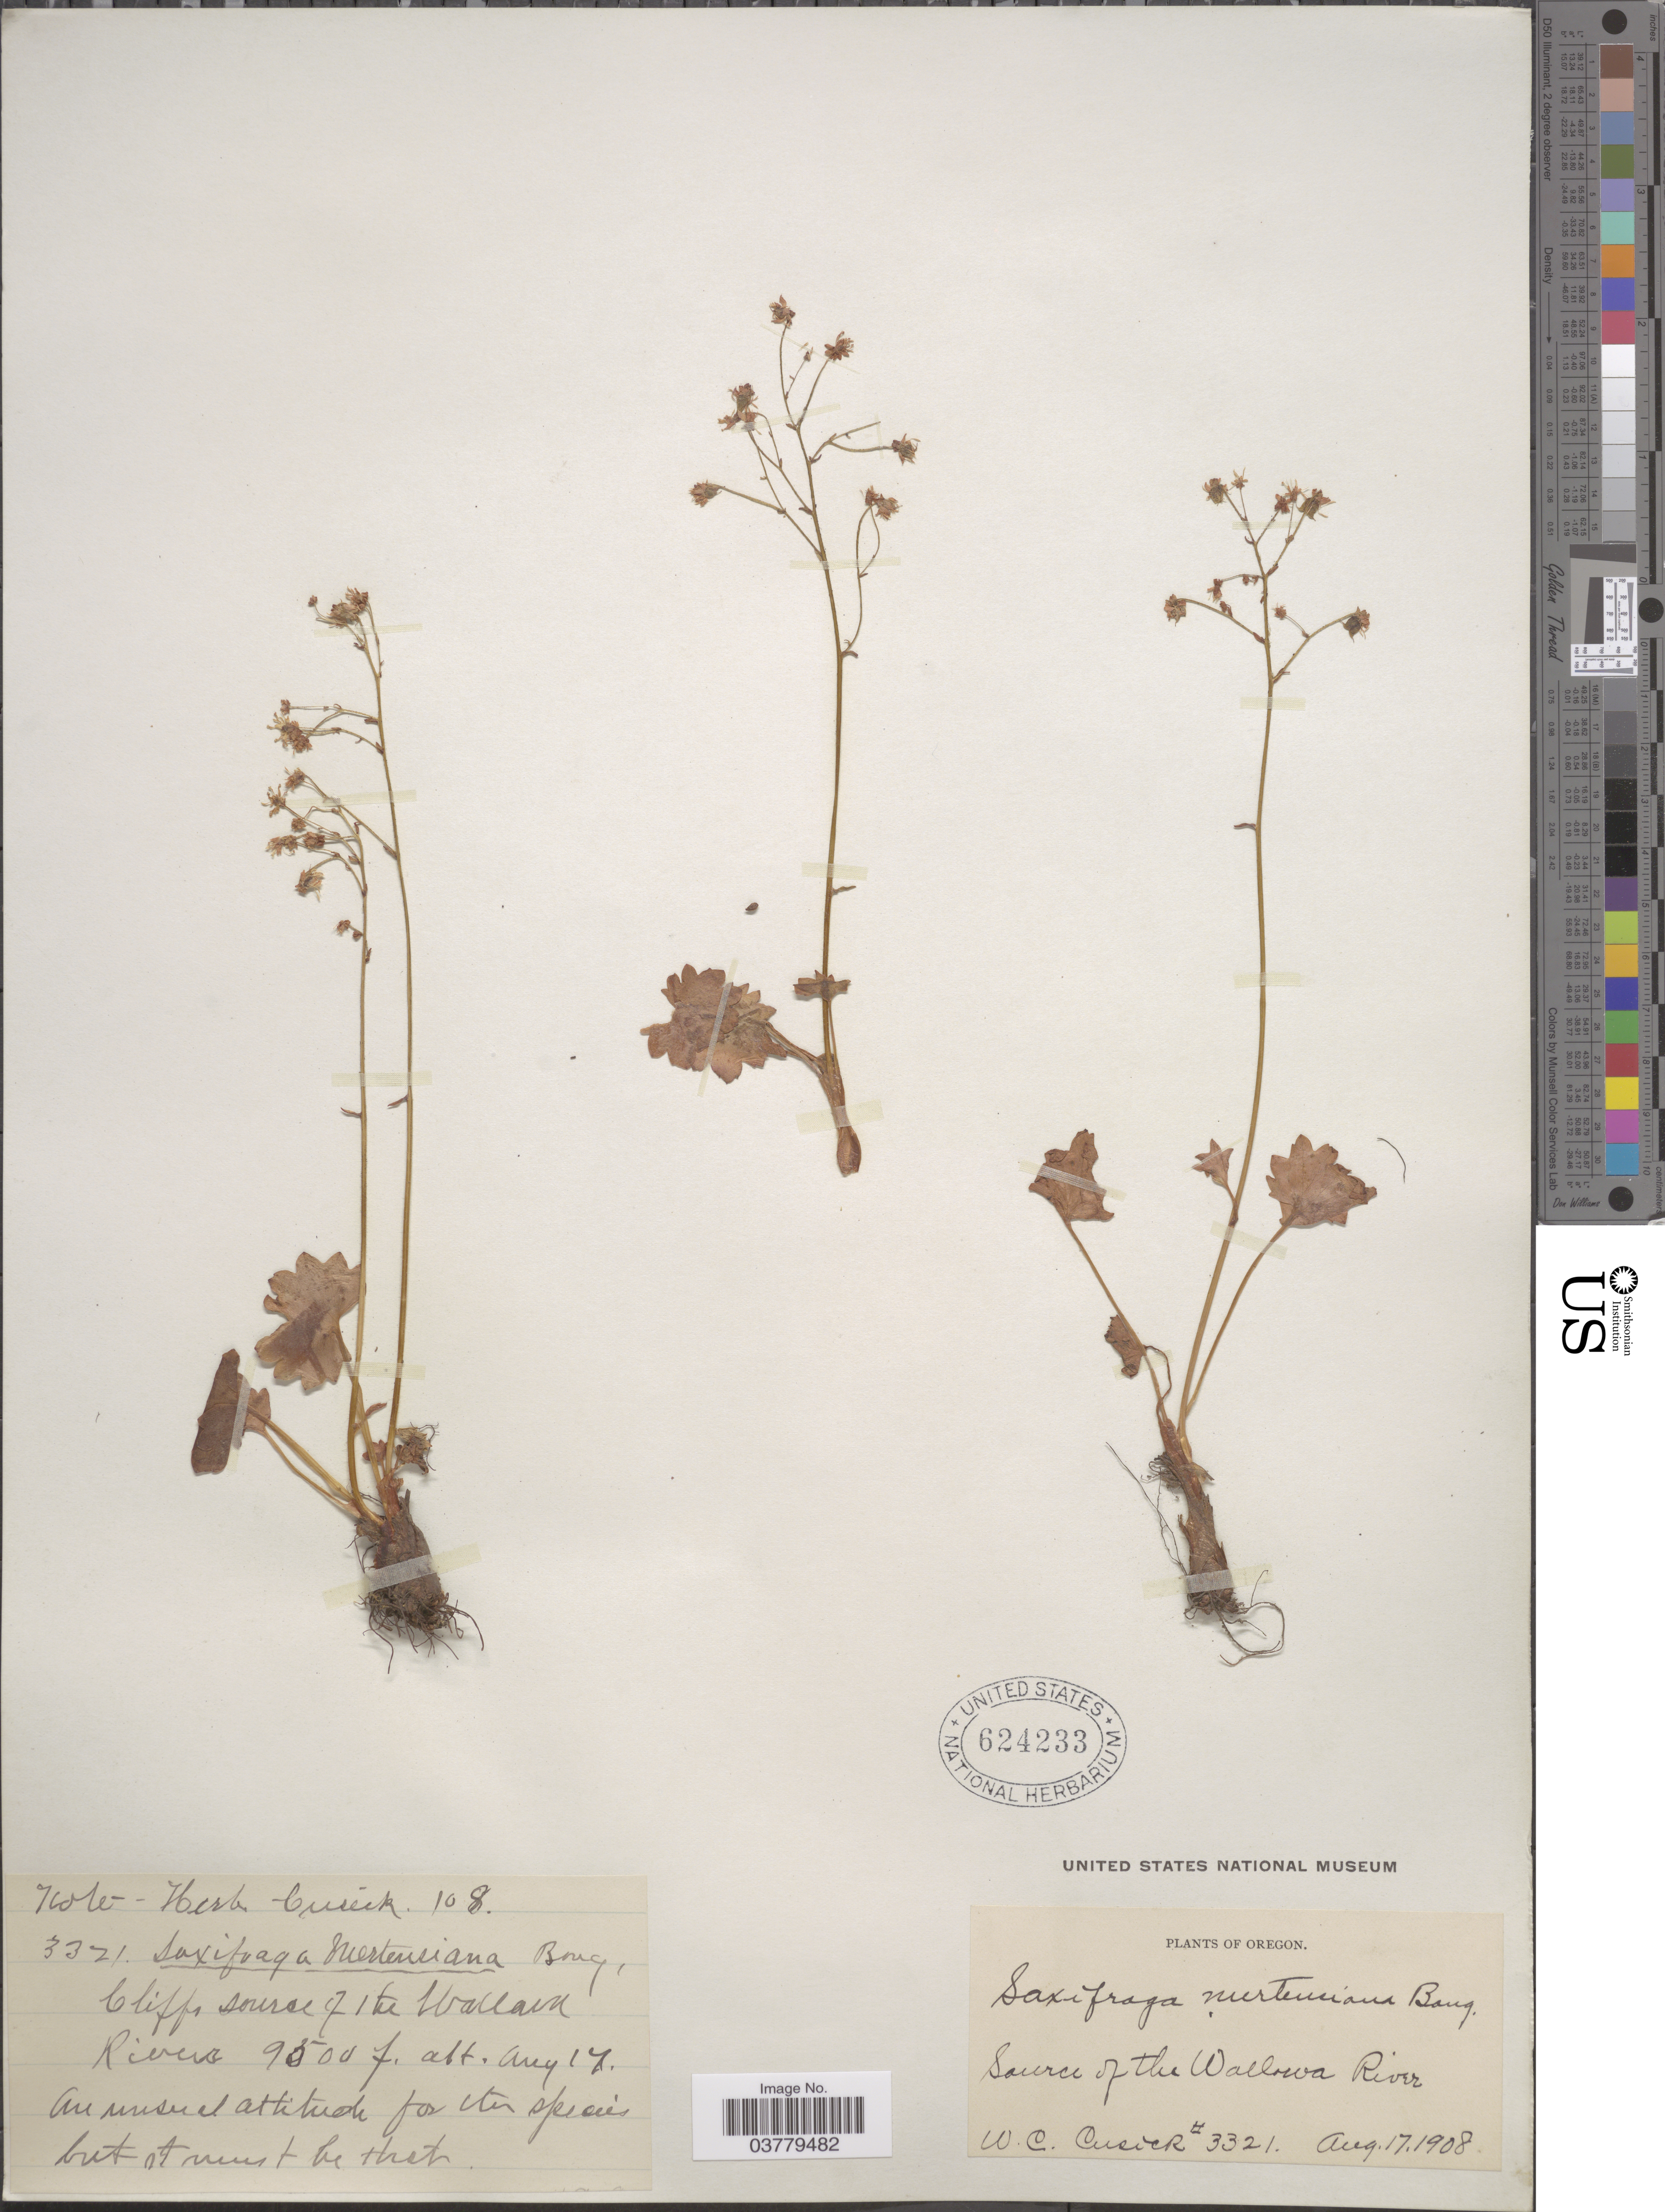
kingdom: Plantae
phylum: Tracheophyta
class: Magnoliopsida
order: Saxifragales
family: Saxifragaceae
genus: Saxifraga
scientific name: Saxifraga mertensiana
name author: Bong.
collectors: W. C. Cusick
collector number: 3321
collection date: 1908-08-17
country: United States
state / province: Oregon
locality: Source of the Wallowa River.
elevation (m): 2896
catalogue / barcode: US 624233